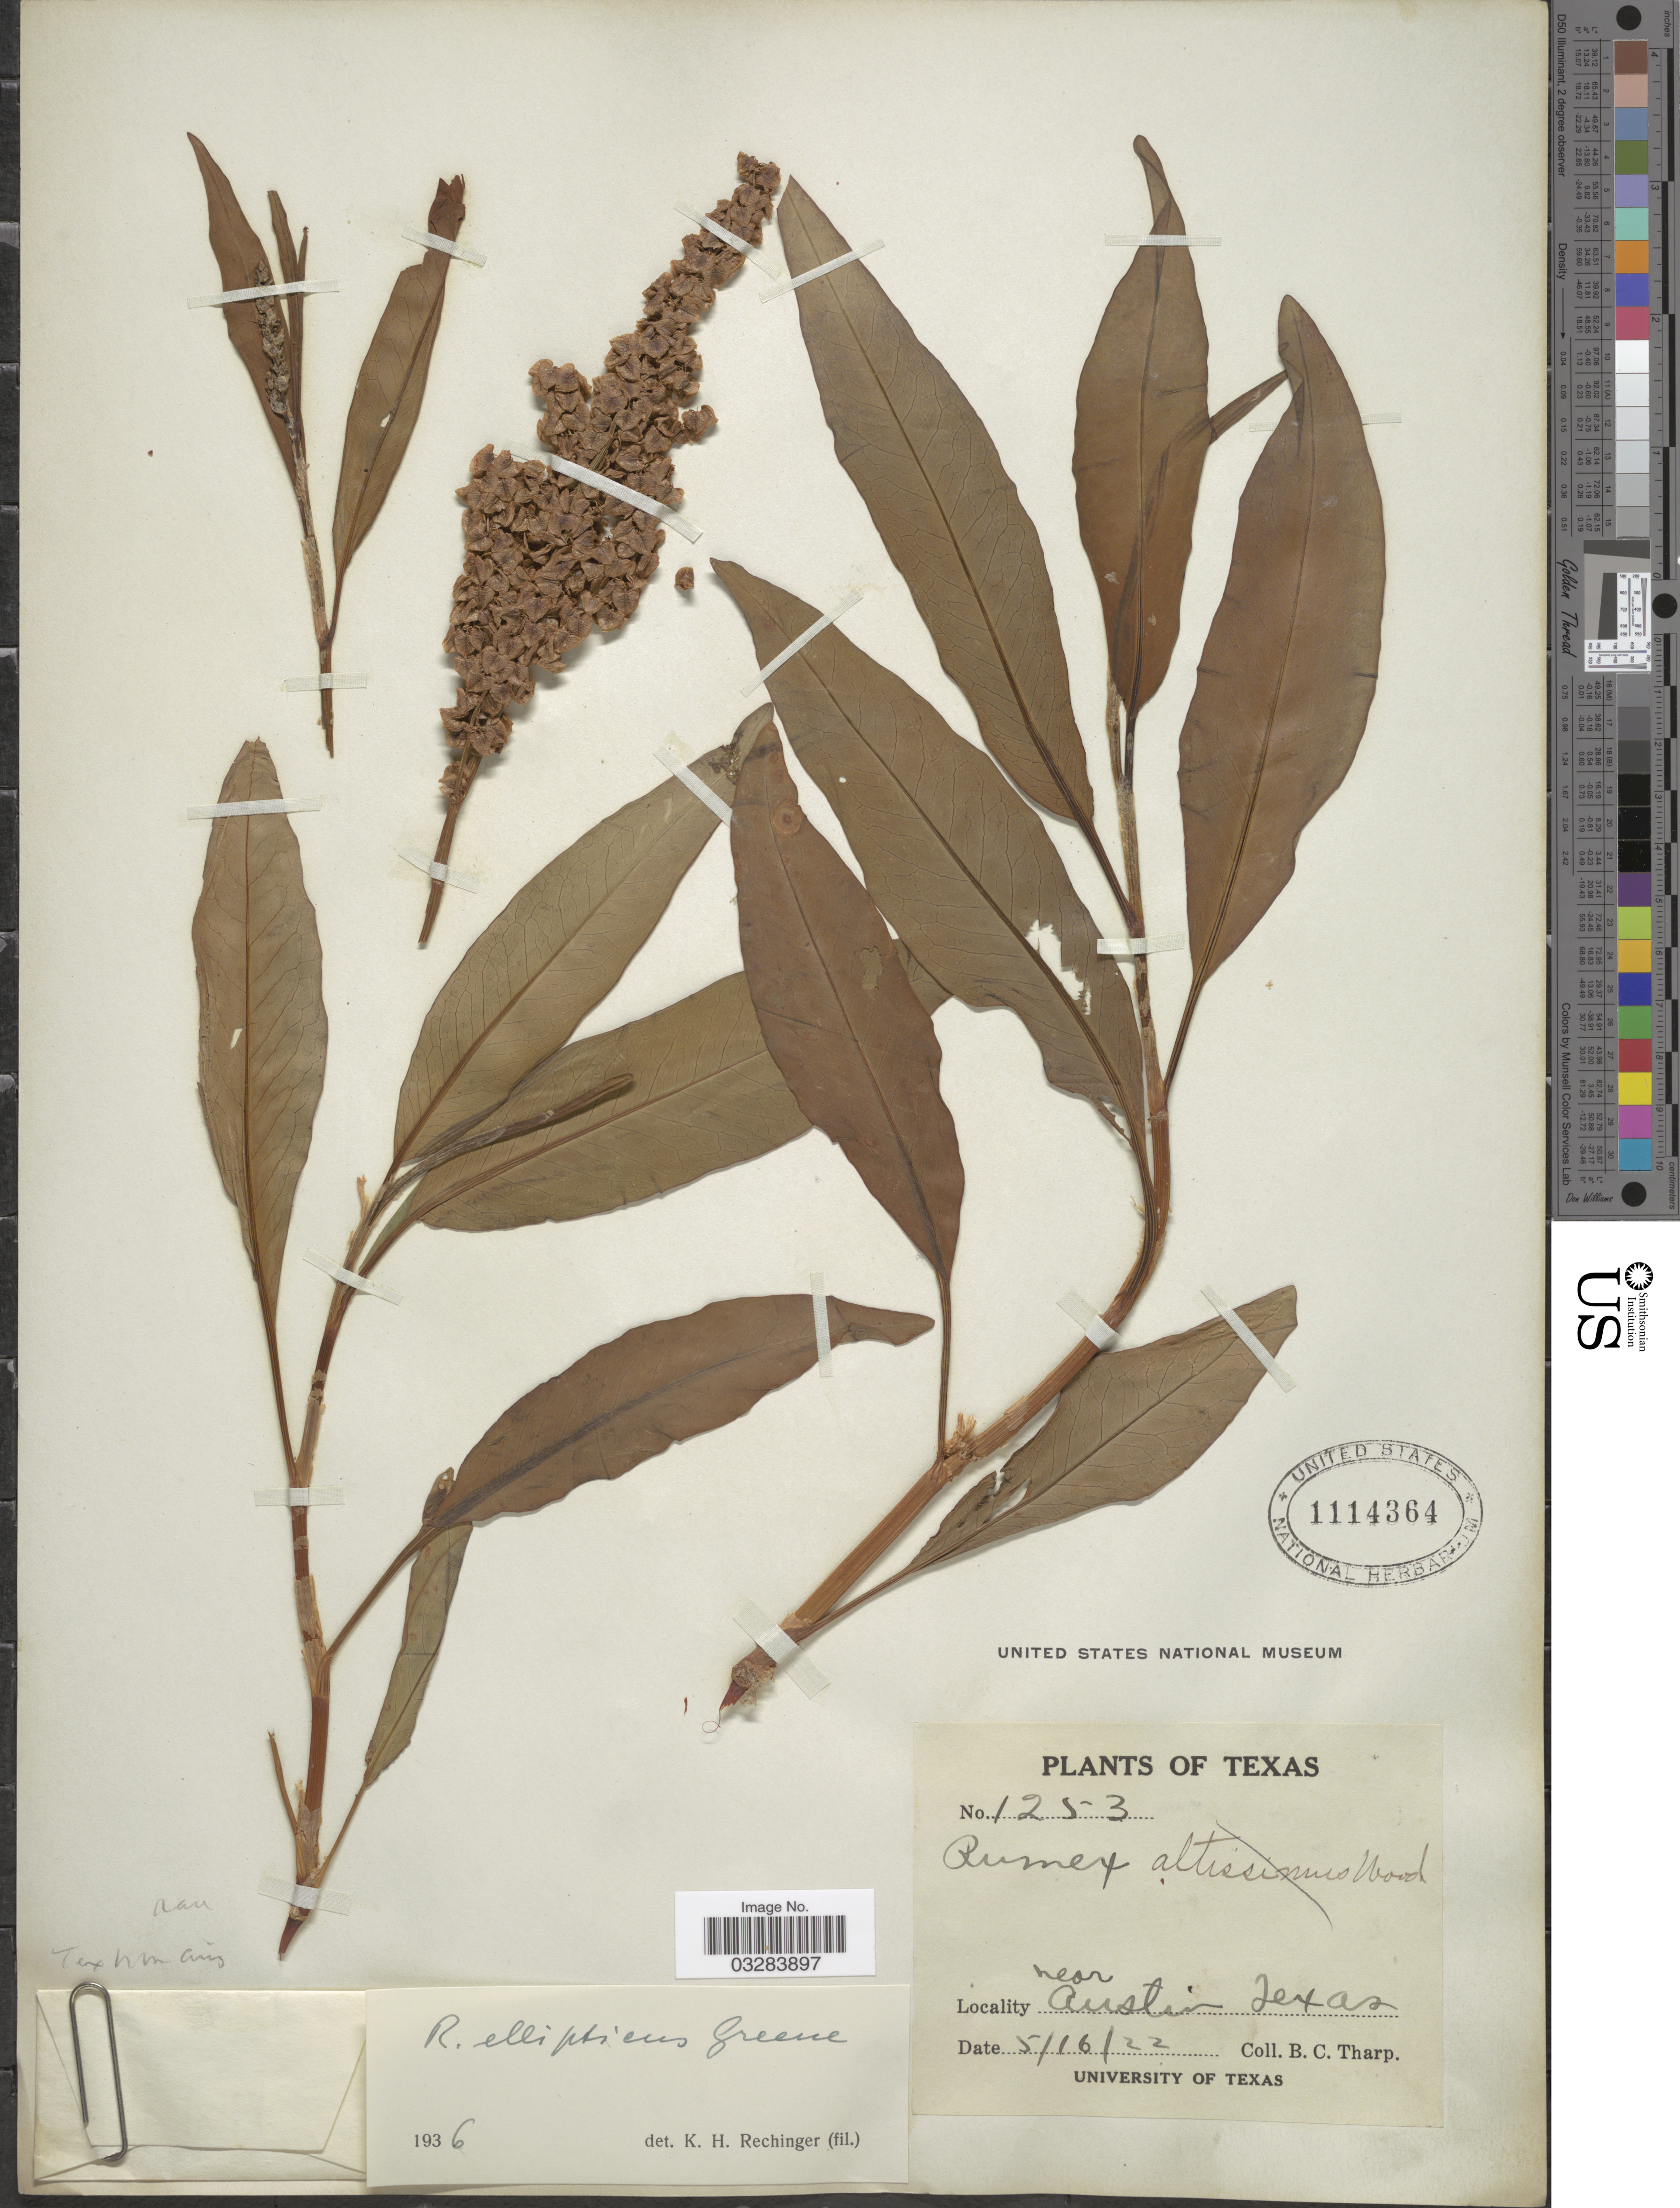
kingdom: Plantae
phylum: Tracheophyta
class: Magnoliopsida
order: Caryophyllales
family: Polygonaceae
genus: Rumex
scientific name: Rumex ellipticus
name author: Greene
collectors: B. C. Tharp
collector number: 1253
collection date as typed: Transcribed d/m/y: 16/5/22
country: United States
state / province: Texas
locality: Near Austin.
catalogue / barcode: US 1114364